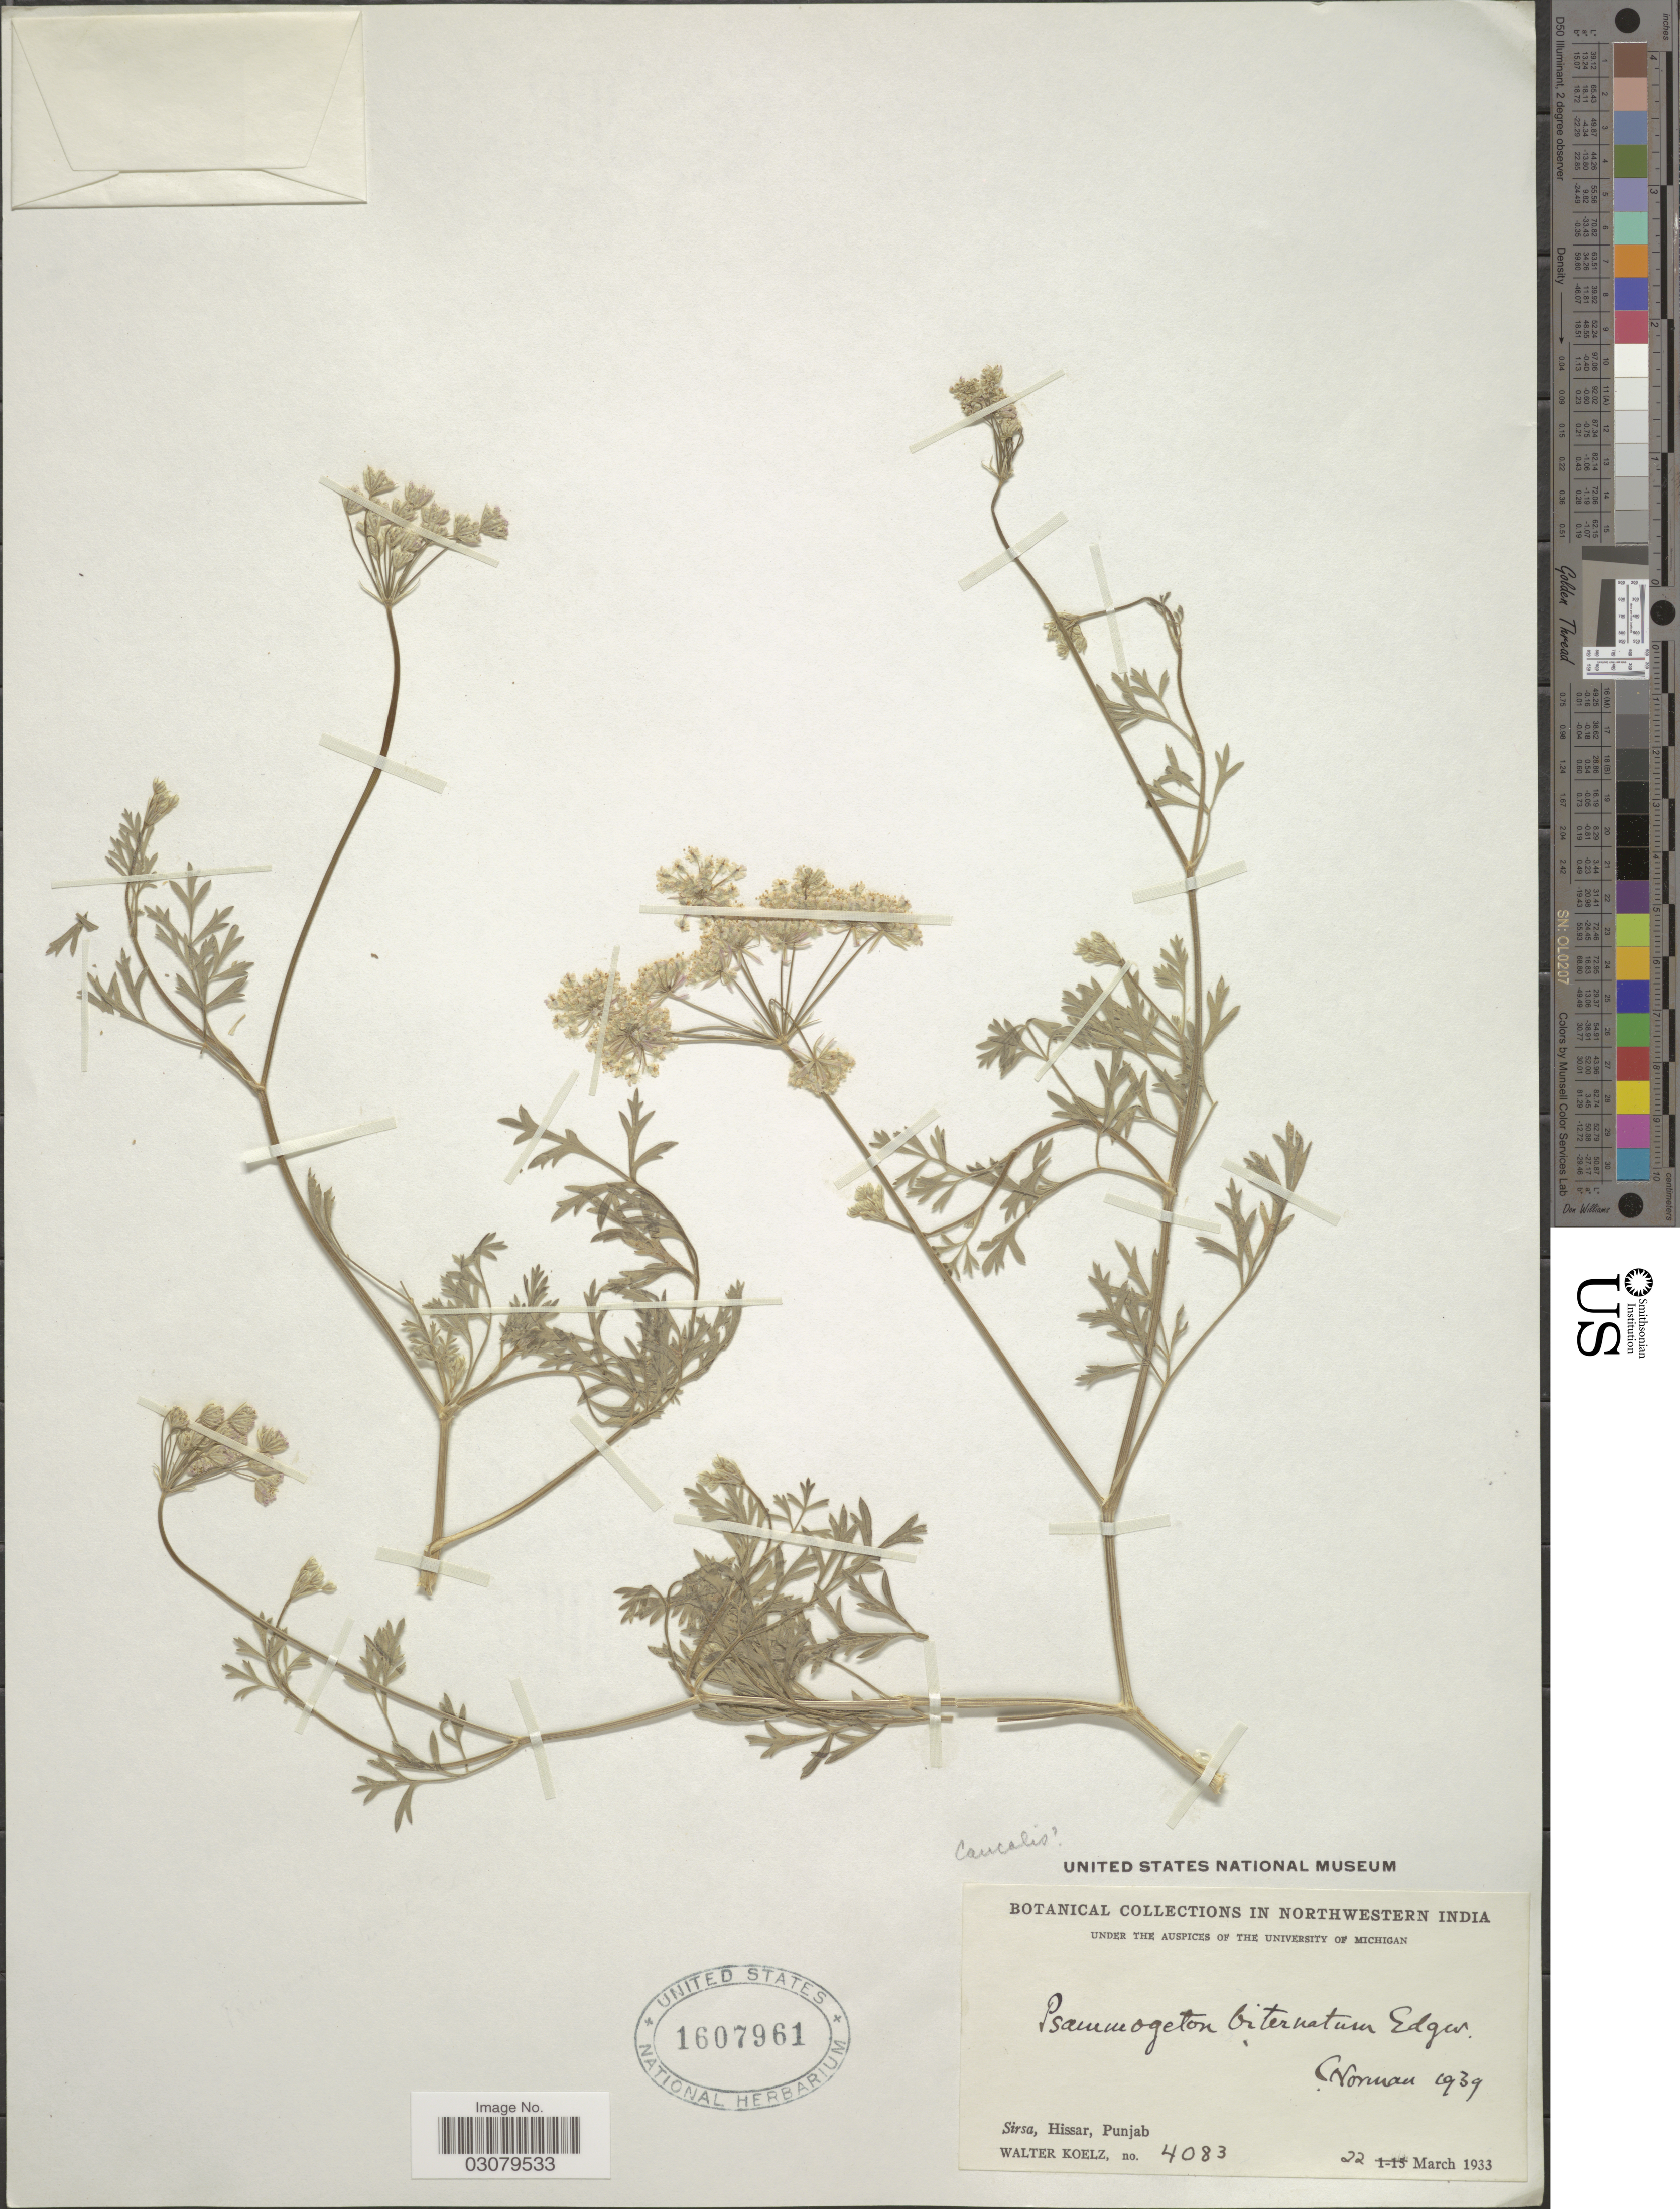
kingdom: Plantae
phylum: Tracheophyta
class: Magnoliopsida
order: Apiales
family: Apiaceae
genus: Psammogeton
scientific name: Psammogeton biternatum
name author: Edgew.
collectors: W. N. Koelz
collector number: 4083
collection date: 1933-03-22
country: India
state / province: Punjab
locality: Northwestern India. Sirsa, Hissar.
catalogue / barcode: US 1607961